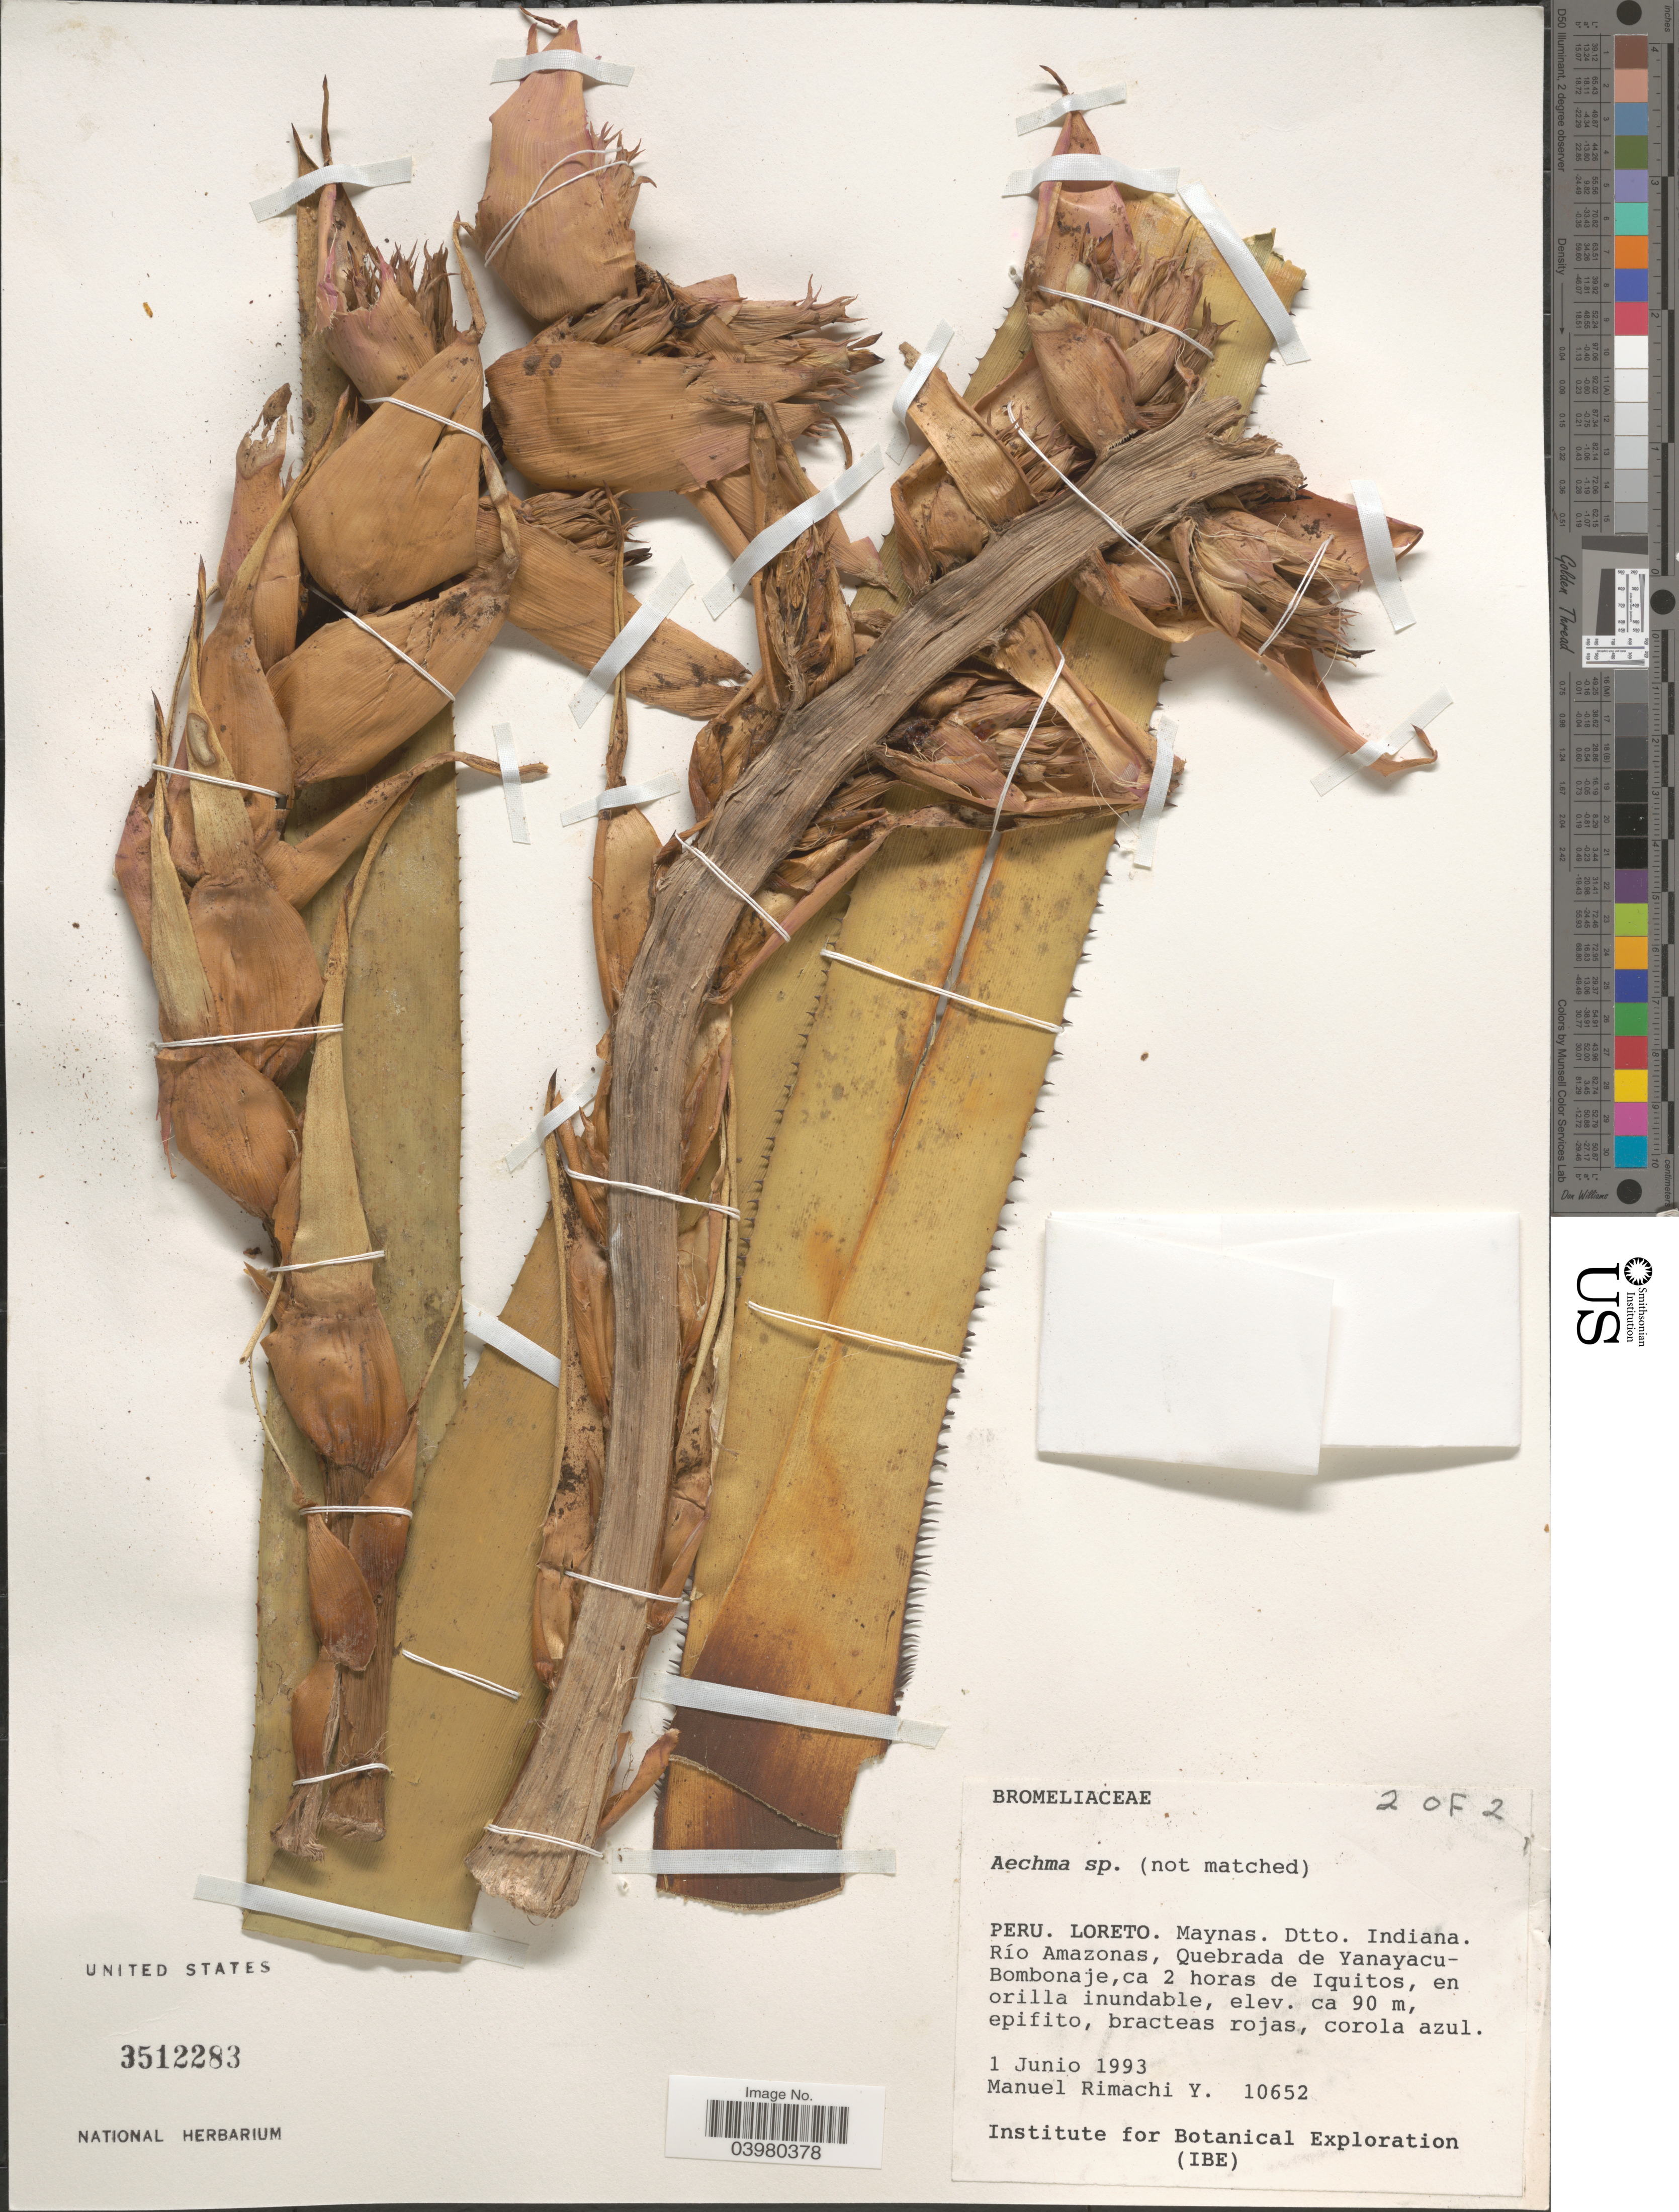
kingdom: Plantae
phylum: Tracheophyta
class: Liliopsida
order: Poales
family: Bromeliaceae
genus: Aechmea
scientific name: Aechmea sp.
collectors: M. Rimachi Y.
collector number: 10652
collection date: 1993-06-01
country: Peru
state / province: Loreto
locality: Maynas. Dtto. Indiana. Río Amazonas, Quebrada de Yanayacu-Bombonaje, ca 2 horas de Iquitos.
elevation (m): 90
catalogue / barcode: US 3512283